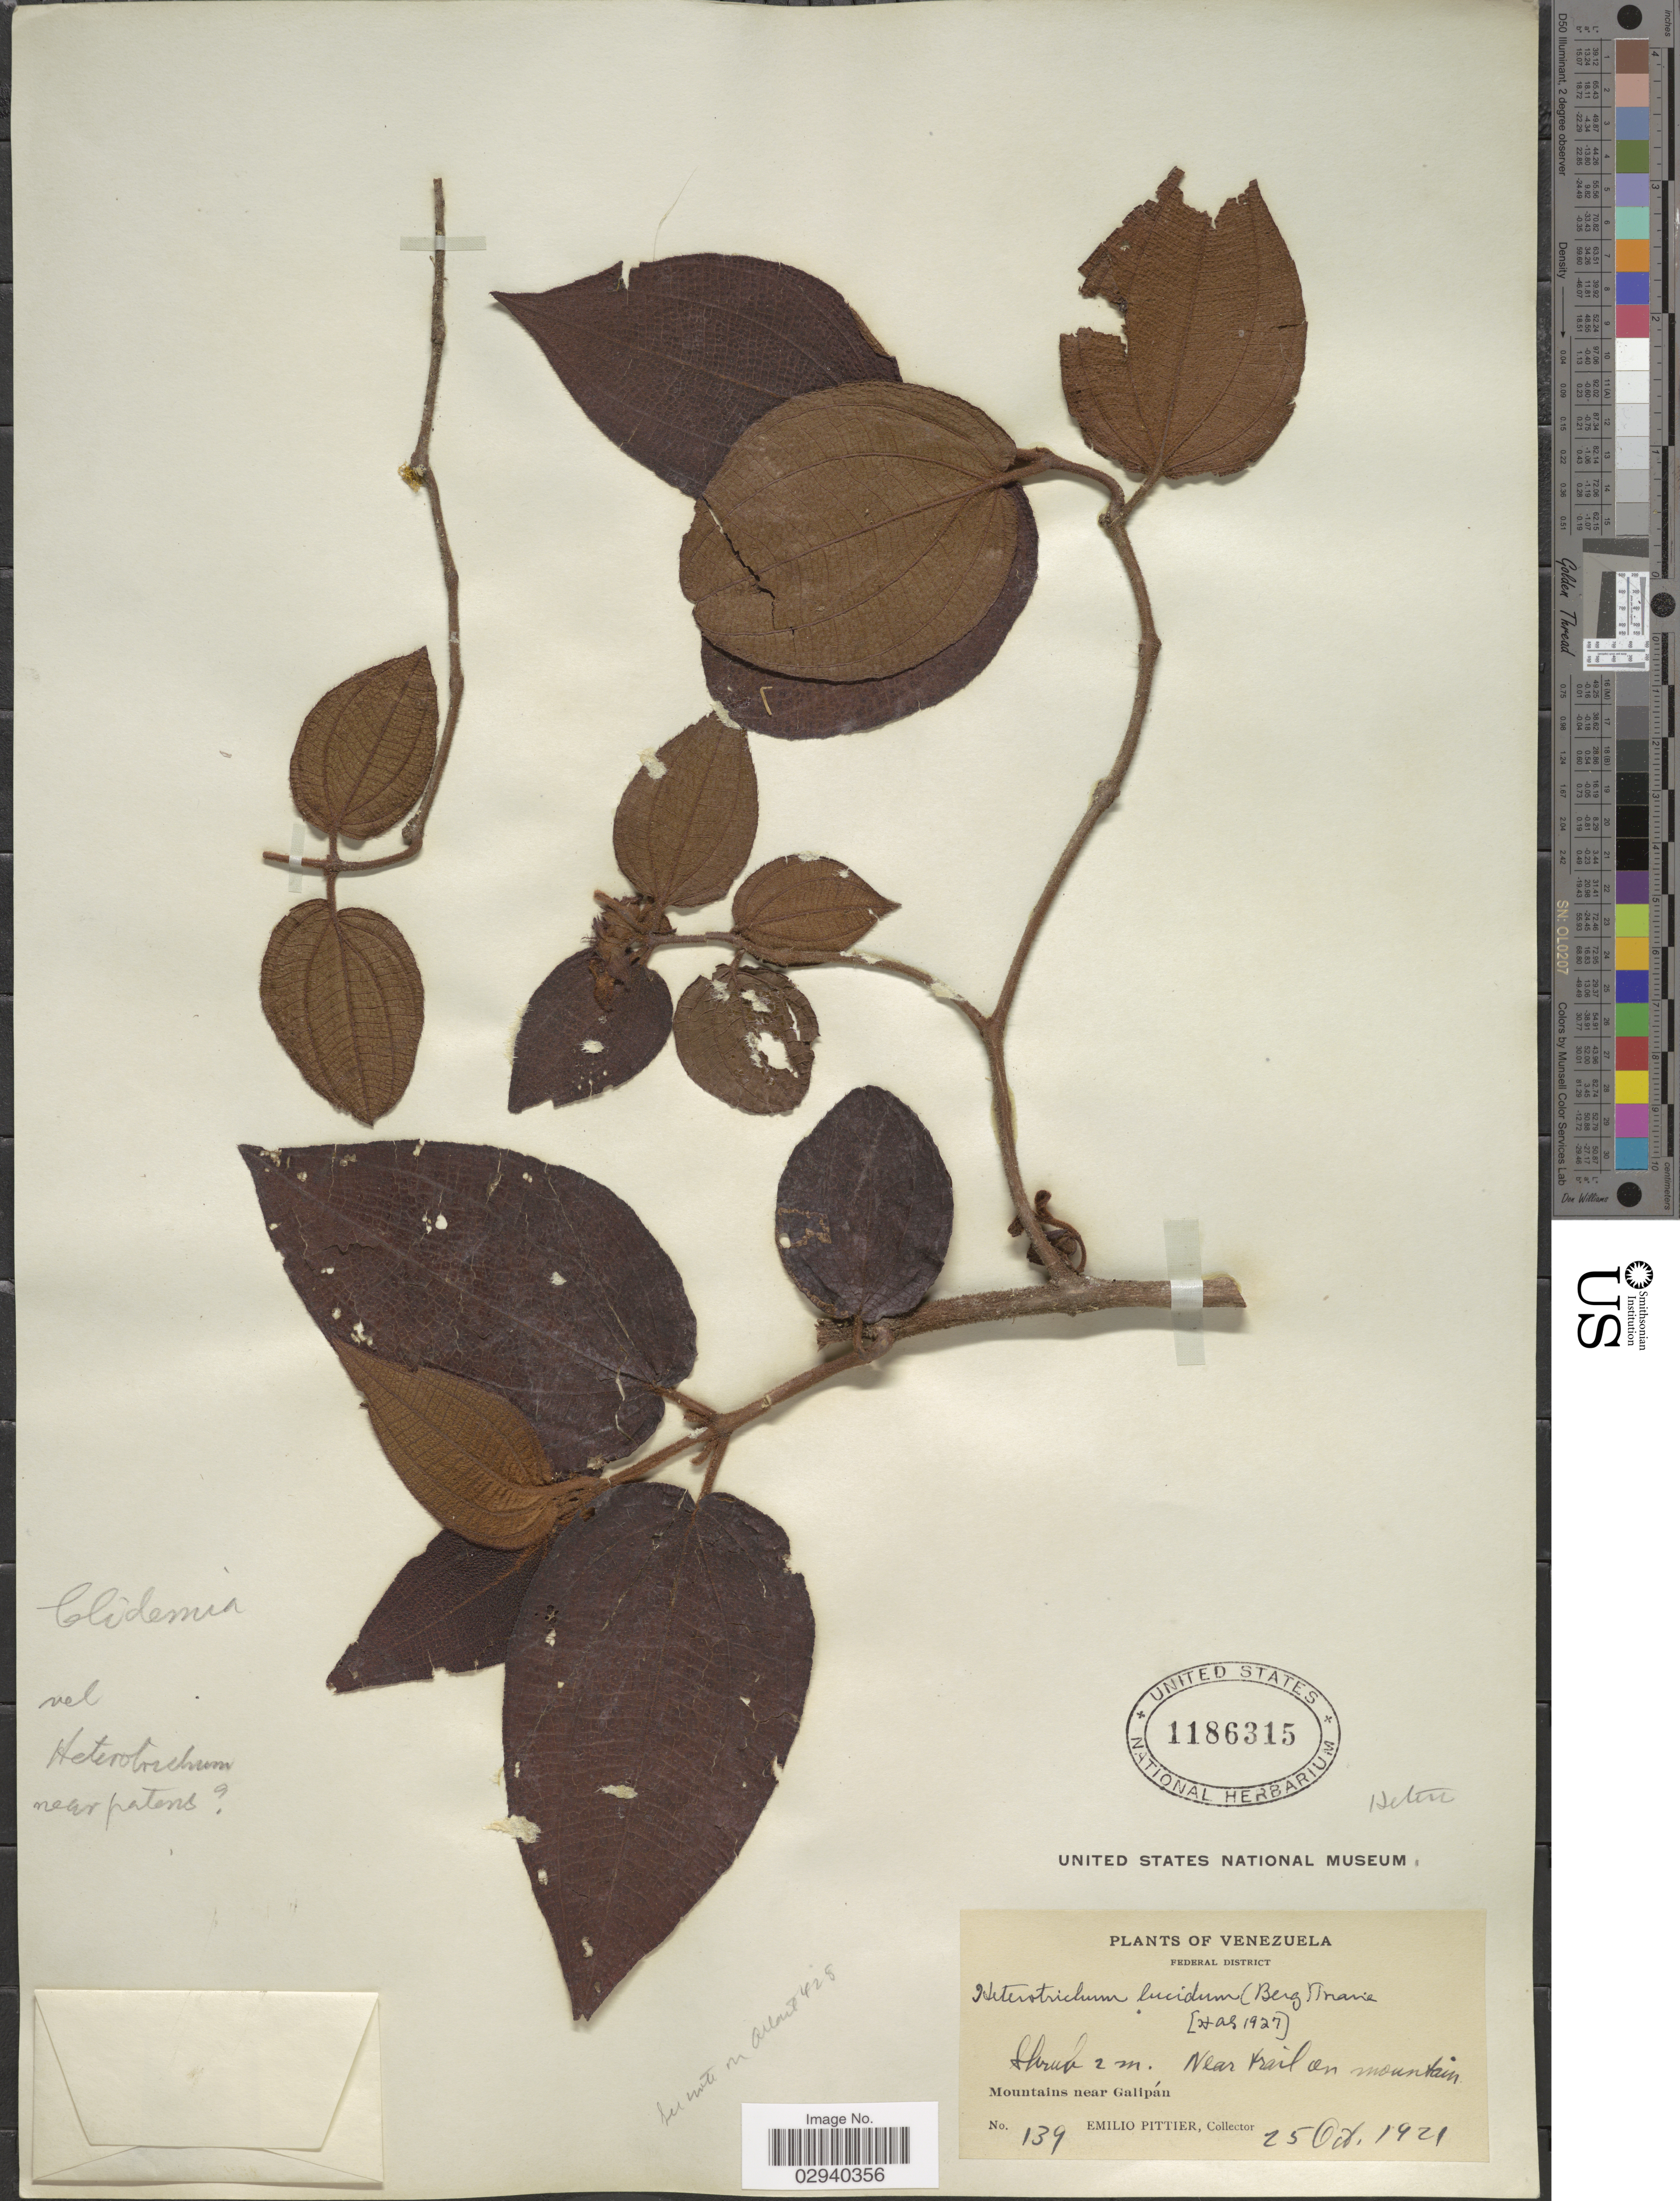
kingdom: Plantae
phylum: Tracheophyta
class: Magnoliopsida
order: Myrtales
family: Melastomataceae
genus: Miconia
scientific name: Miconia leiotricha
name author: Wurdack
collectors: E. Pittier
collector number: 139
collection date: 1921-10-25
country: Venezuela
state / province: Distrito Federal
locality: Federal District. Near trail on mountain. Mountains near Galipán.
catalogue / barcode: US 1186315